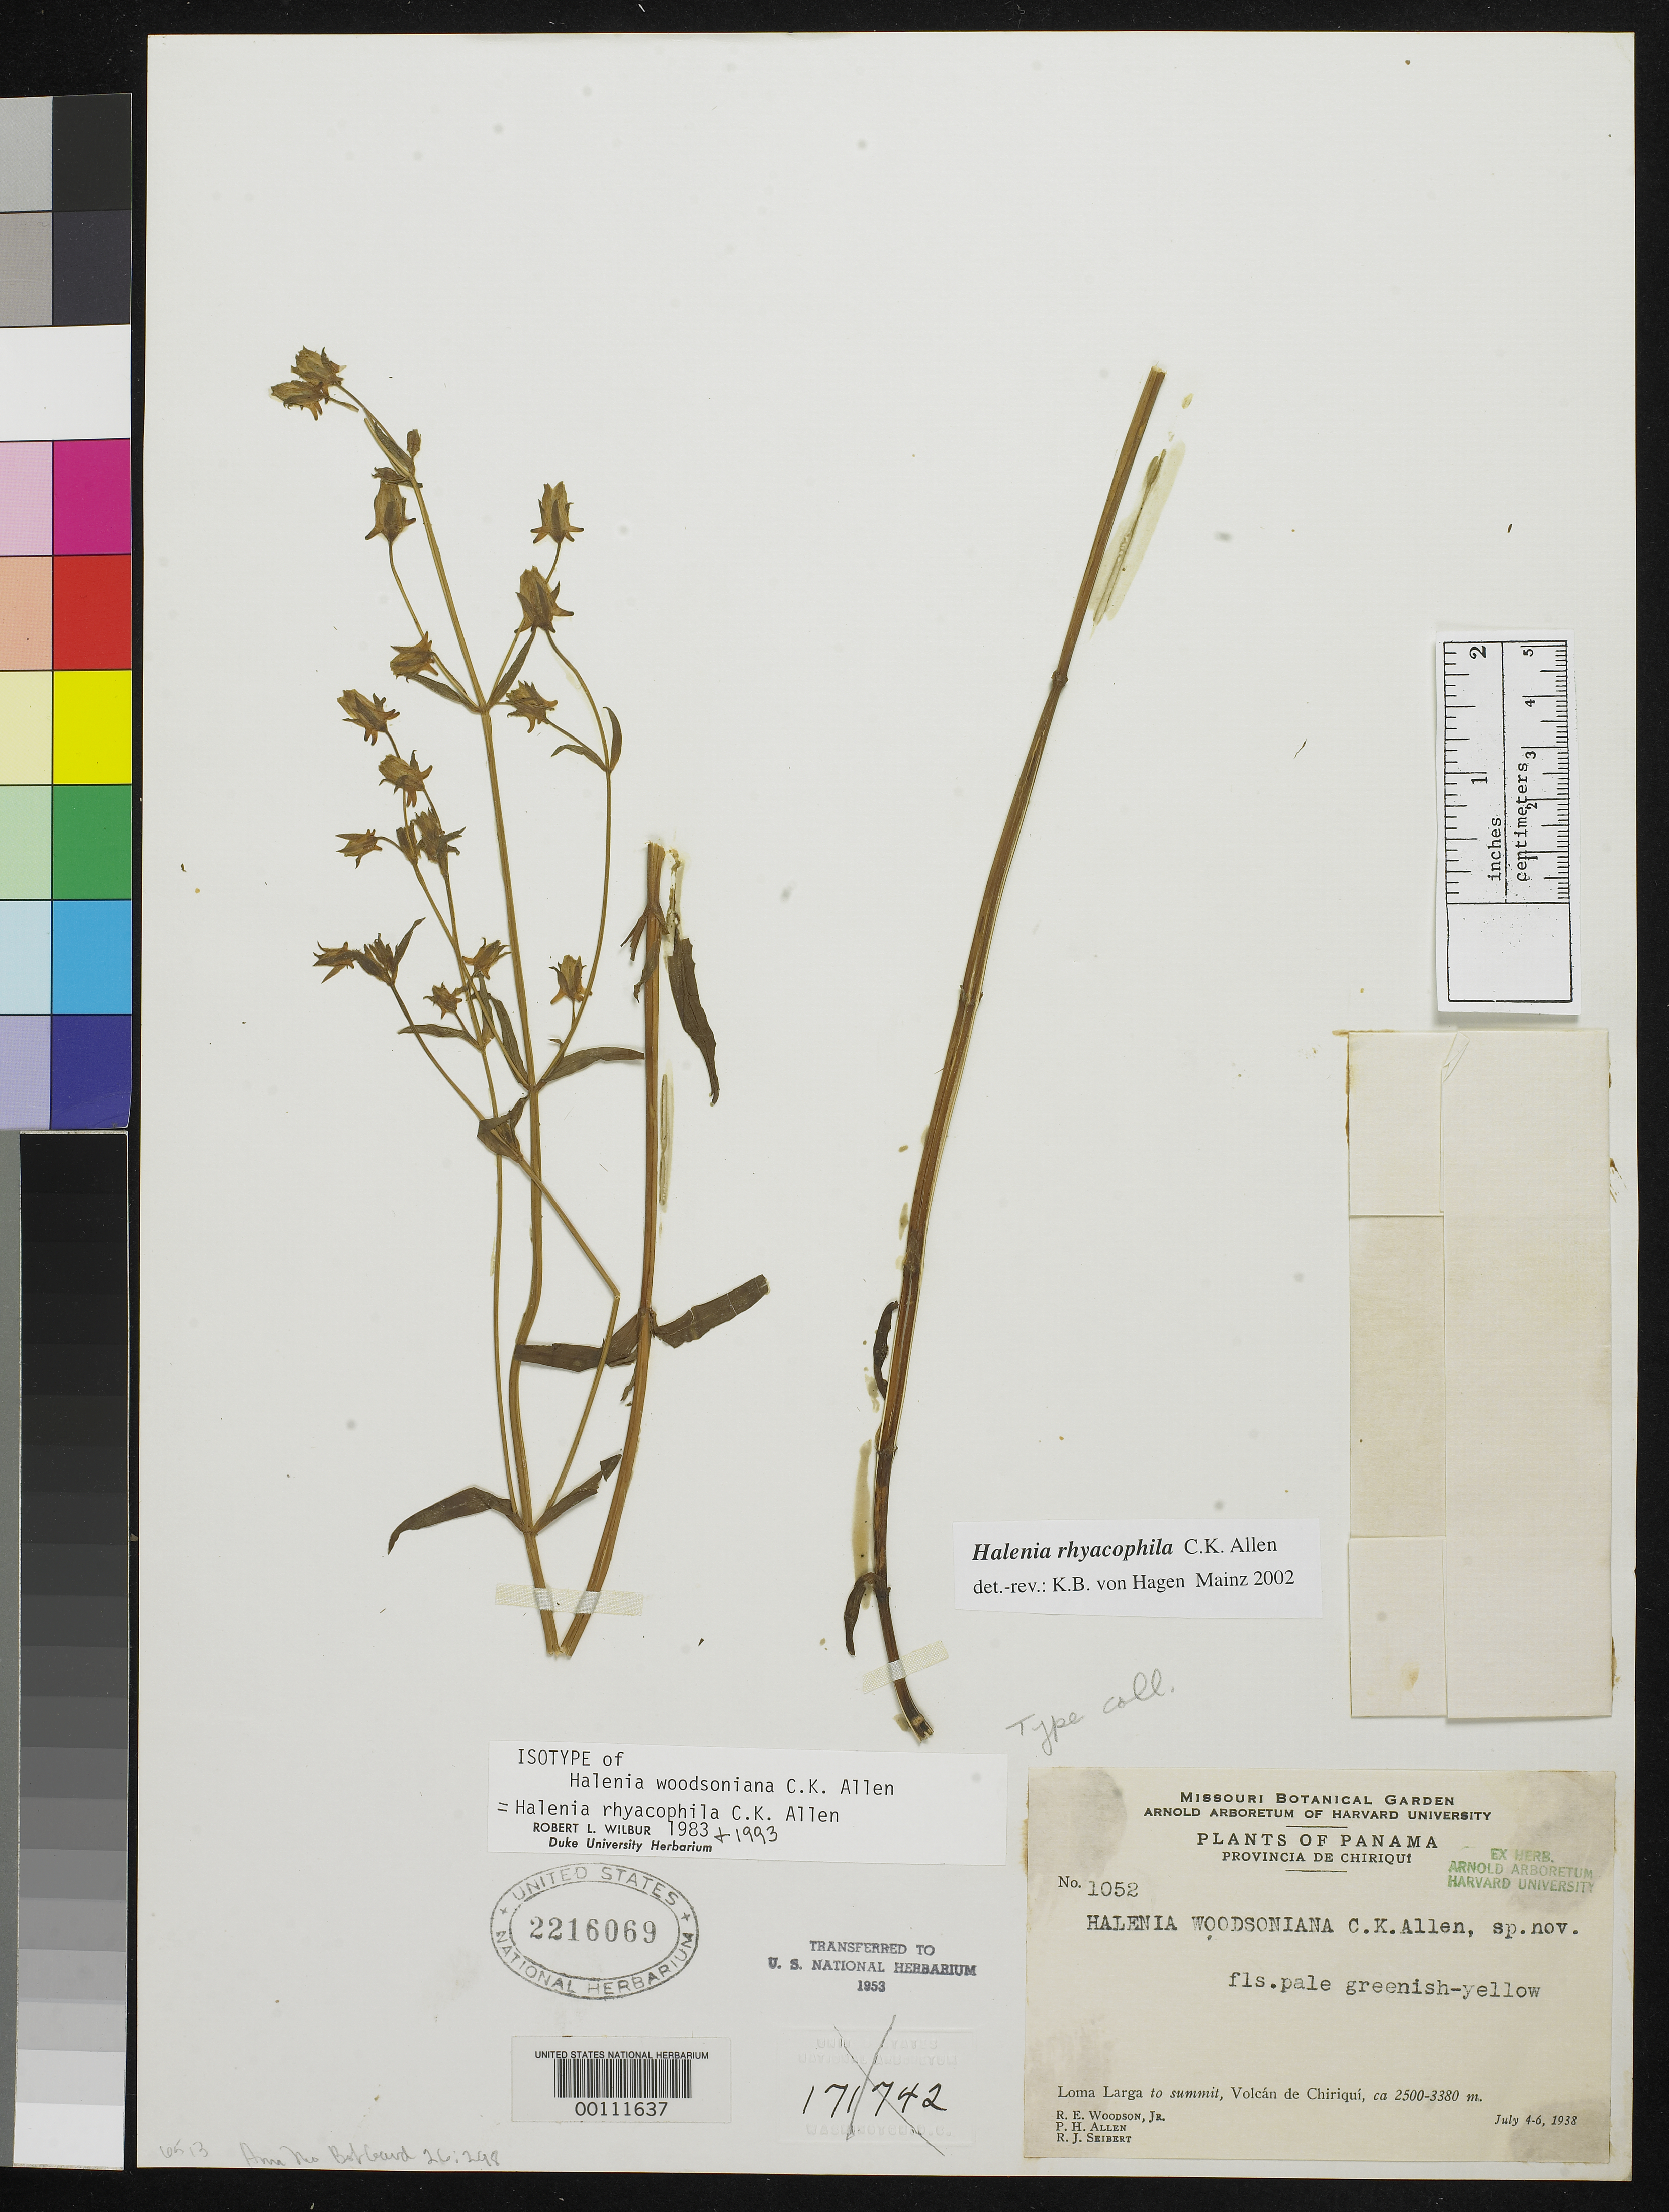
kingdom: Plantae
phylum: Tracheophyta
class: Magnoliopsida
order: Gentianales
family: Gentianaceae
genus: Halenia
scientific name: Halenia woodsoniana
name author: C.K. Allen in Woodson & Seibert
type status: Isotype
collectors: R. E. Woodson, P. H. Allen & R. J. Seibert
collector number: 1052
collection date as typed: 04 Jul 1938 to 06 Jul 1938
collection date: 1938-07-04/1938-07-06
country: Panama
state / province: Chiriquí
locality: Volcan de Chiriqui, Loma Larga to summit.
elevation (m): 2500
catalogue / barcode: US 2216069